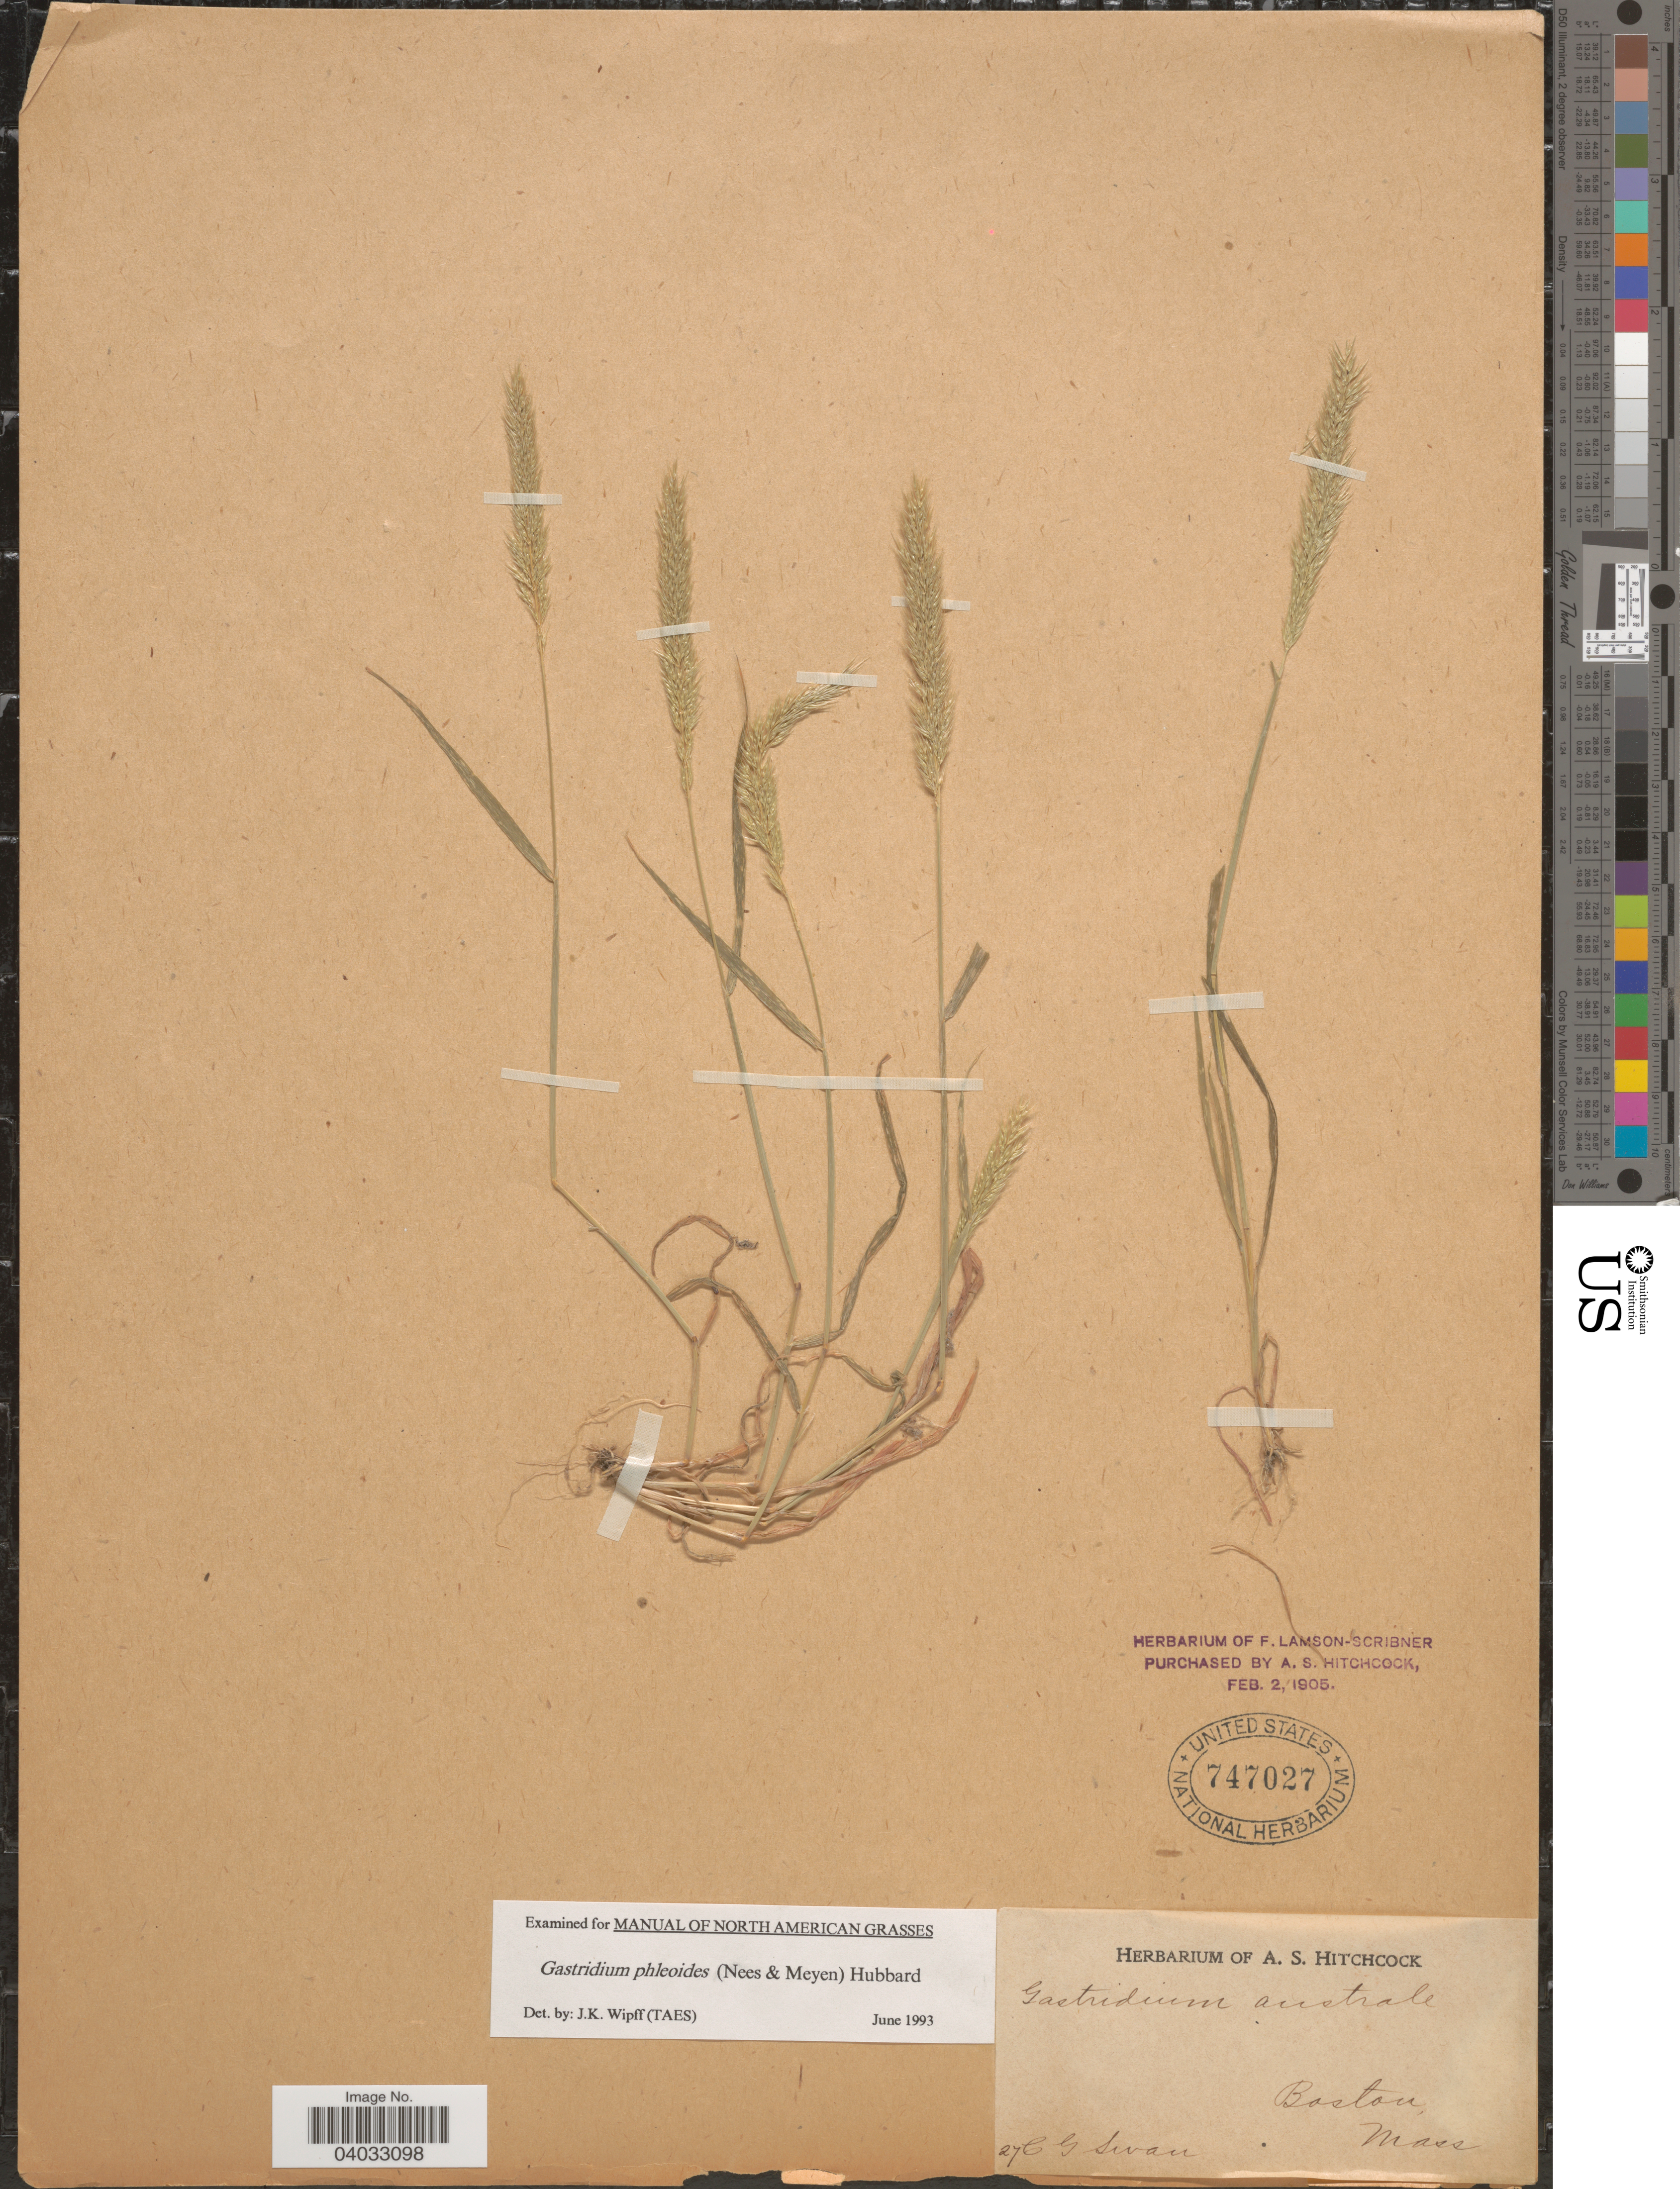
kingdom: Plantae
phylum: Tracheophyta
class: Liliopsida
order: Poales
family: Poaceae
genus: Gastridium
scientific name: Gastridium phleoides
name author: (Nees) C.E. Hubb.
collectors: C. Swan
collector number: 27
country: United States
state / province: Massachusetts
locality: Boston.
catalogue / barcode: US 747027